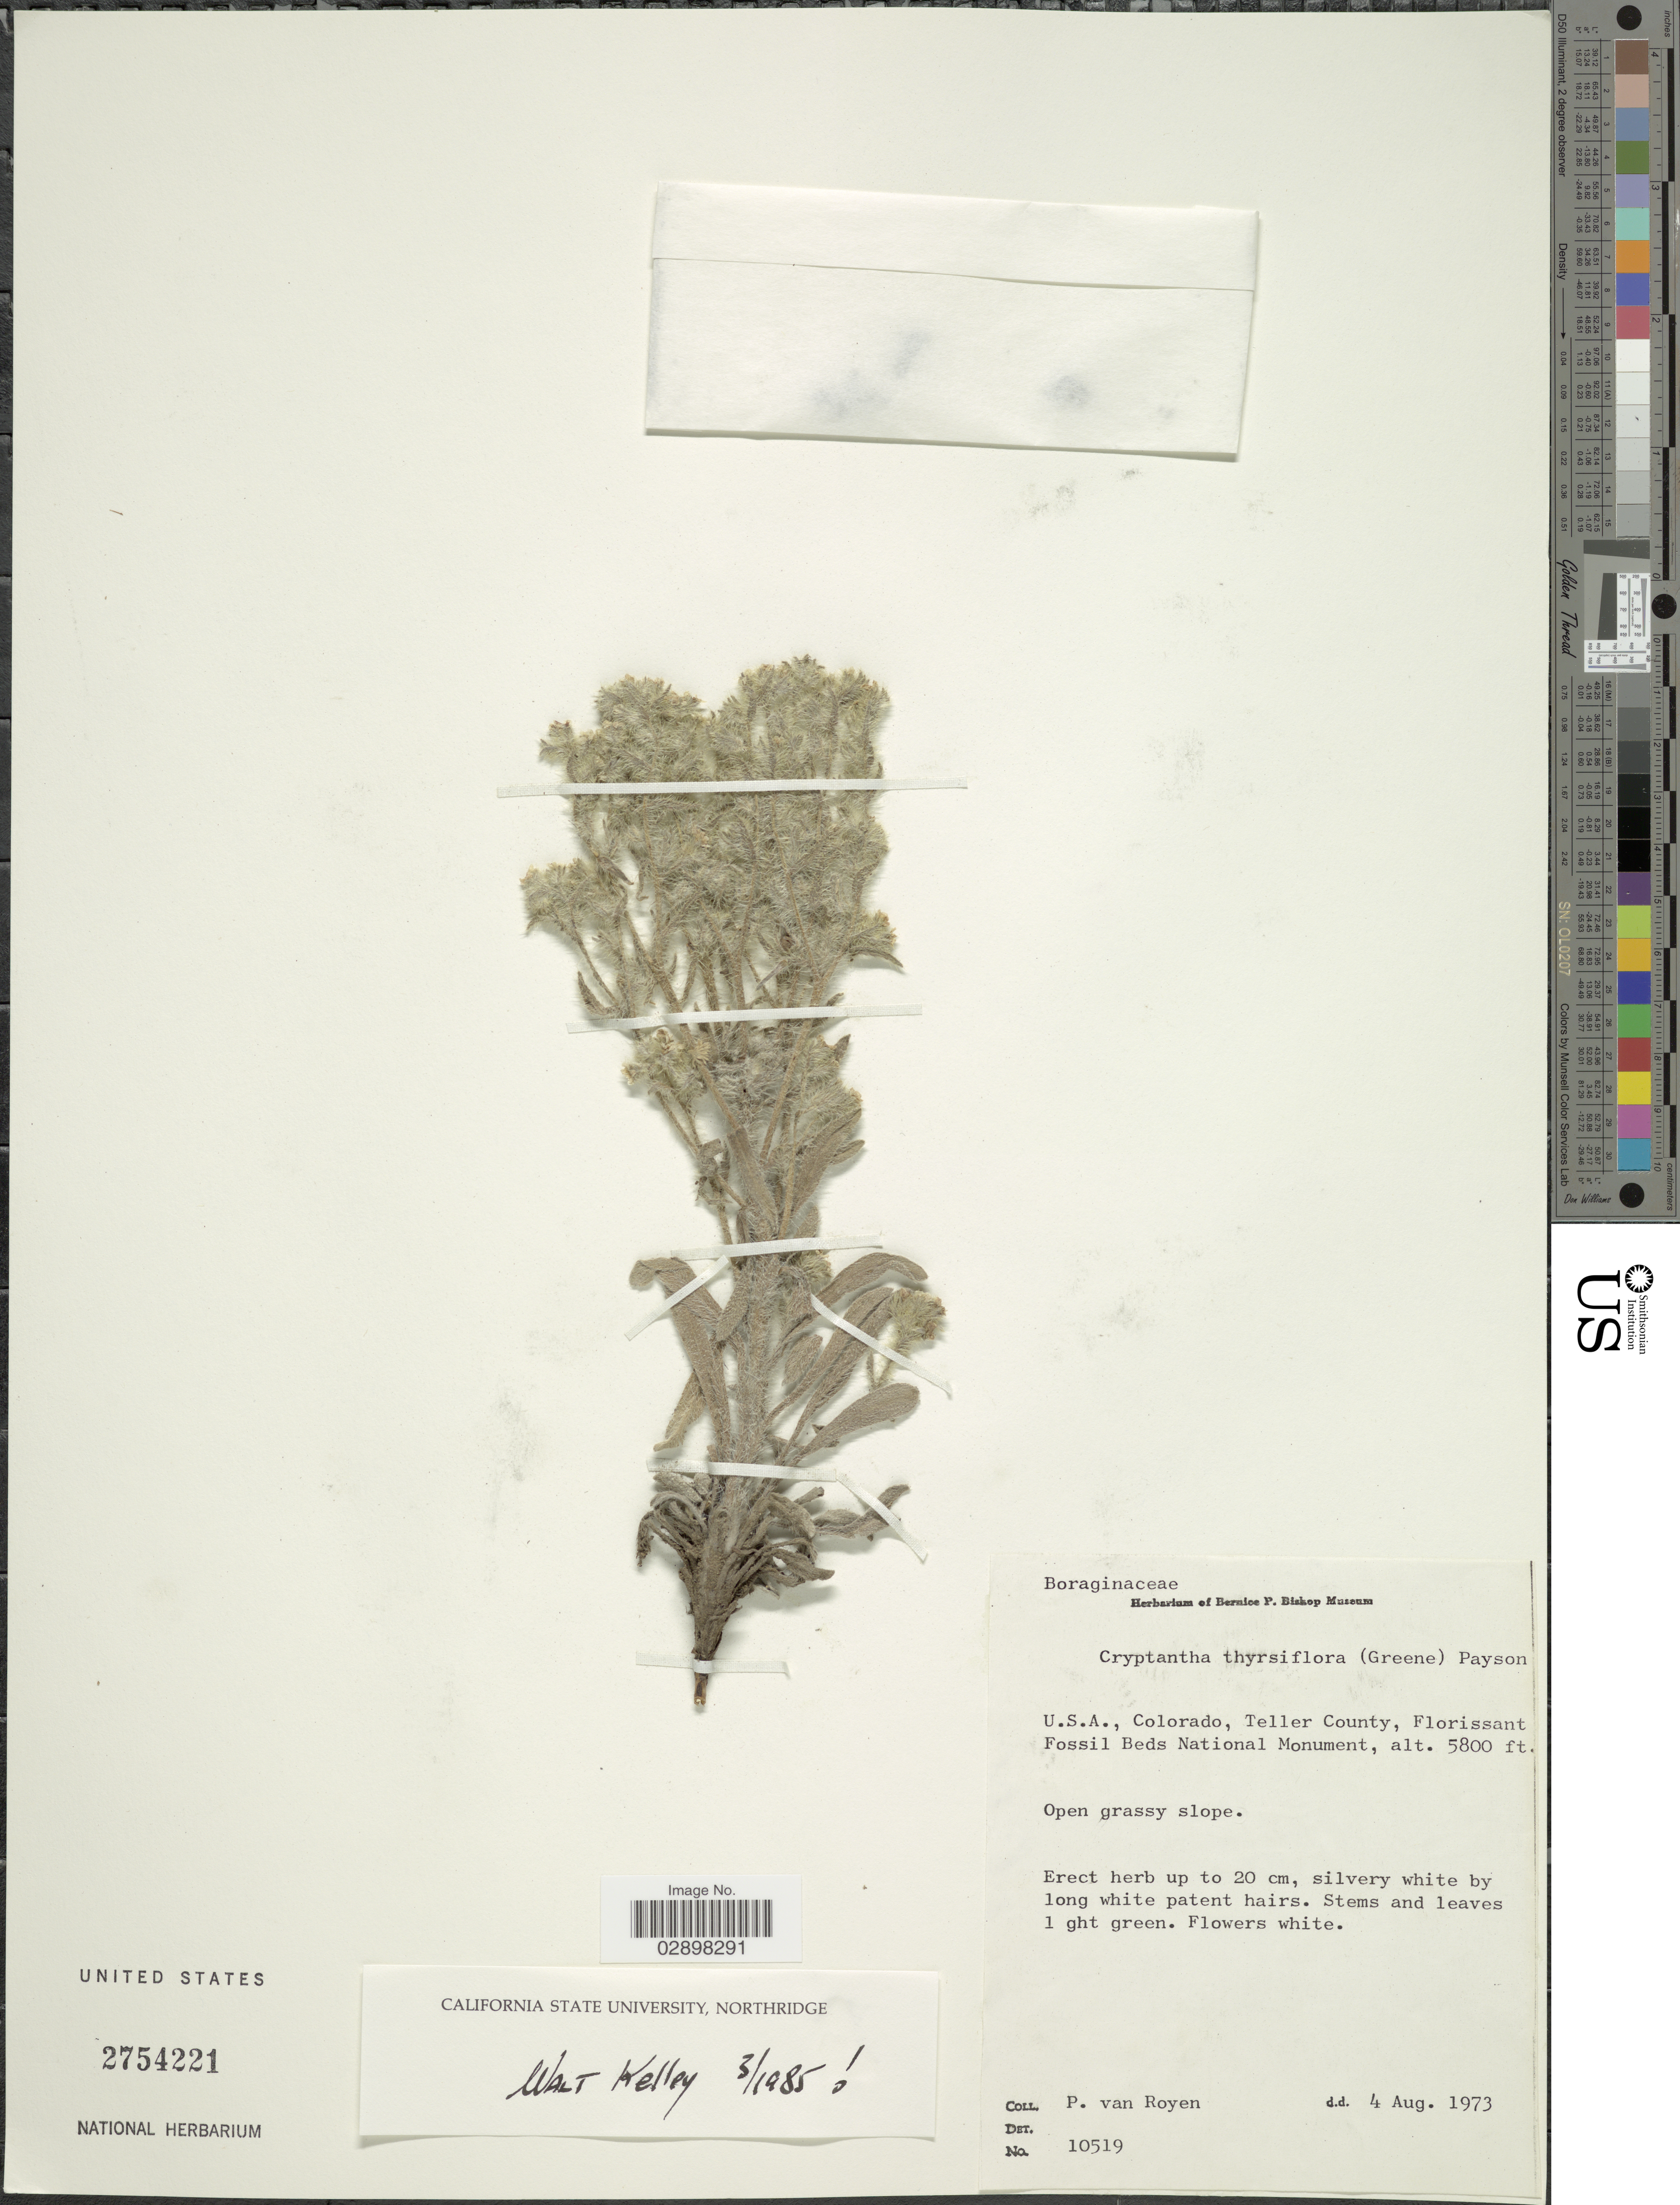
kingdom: Plantae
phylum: Tracheophyta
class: Magnoliopsida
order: Boraginales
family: Boraginaceae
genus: Cryptantha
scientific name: Cryptantha thyrsiflora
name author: (Greene) Payson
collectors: P. van Royen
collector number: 10519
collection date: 1973-08-04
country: United States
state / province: Colorado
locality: Teller County, Florissant Fossil Beds National Monument.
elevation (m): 1768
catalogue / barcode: US 2754221